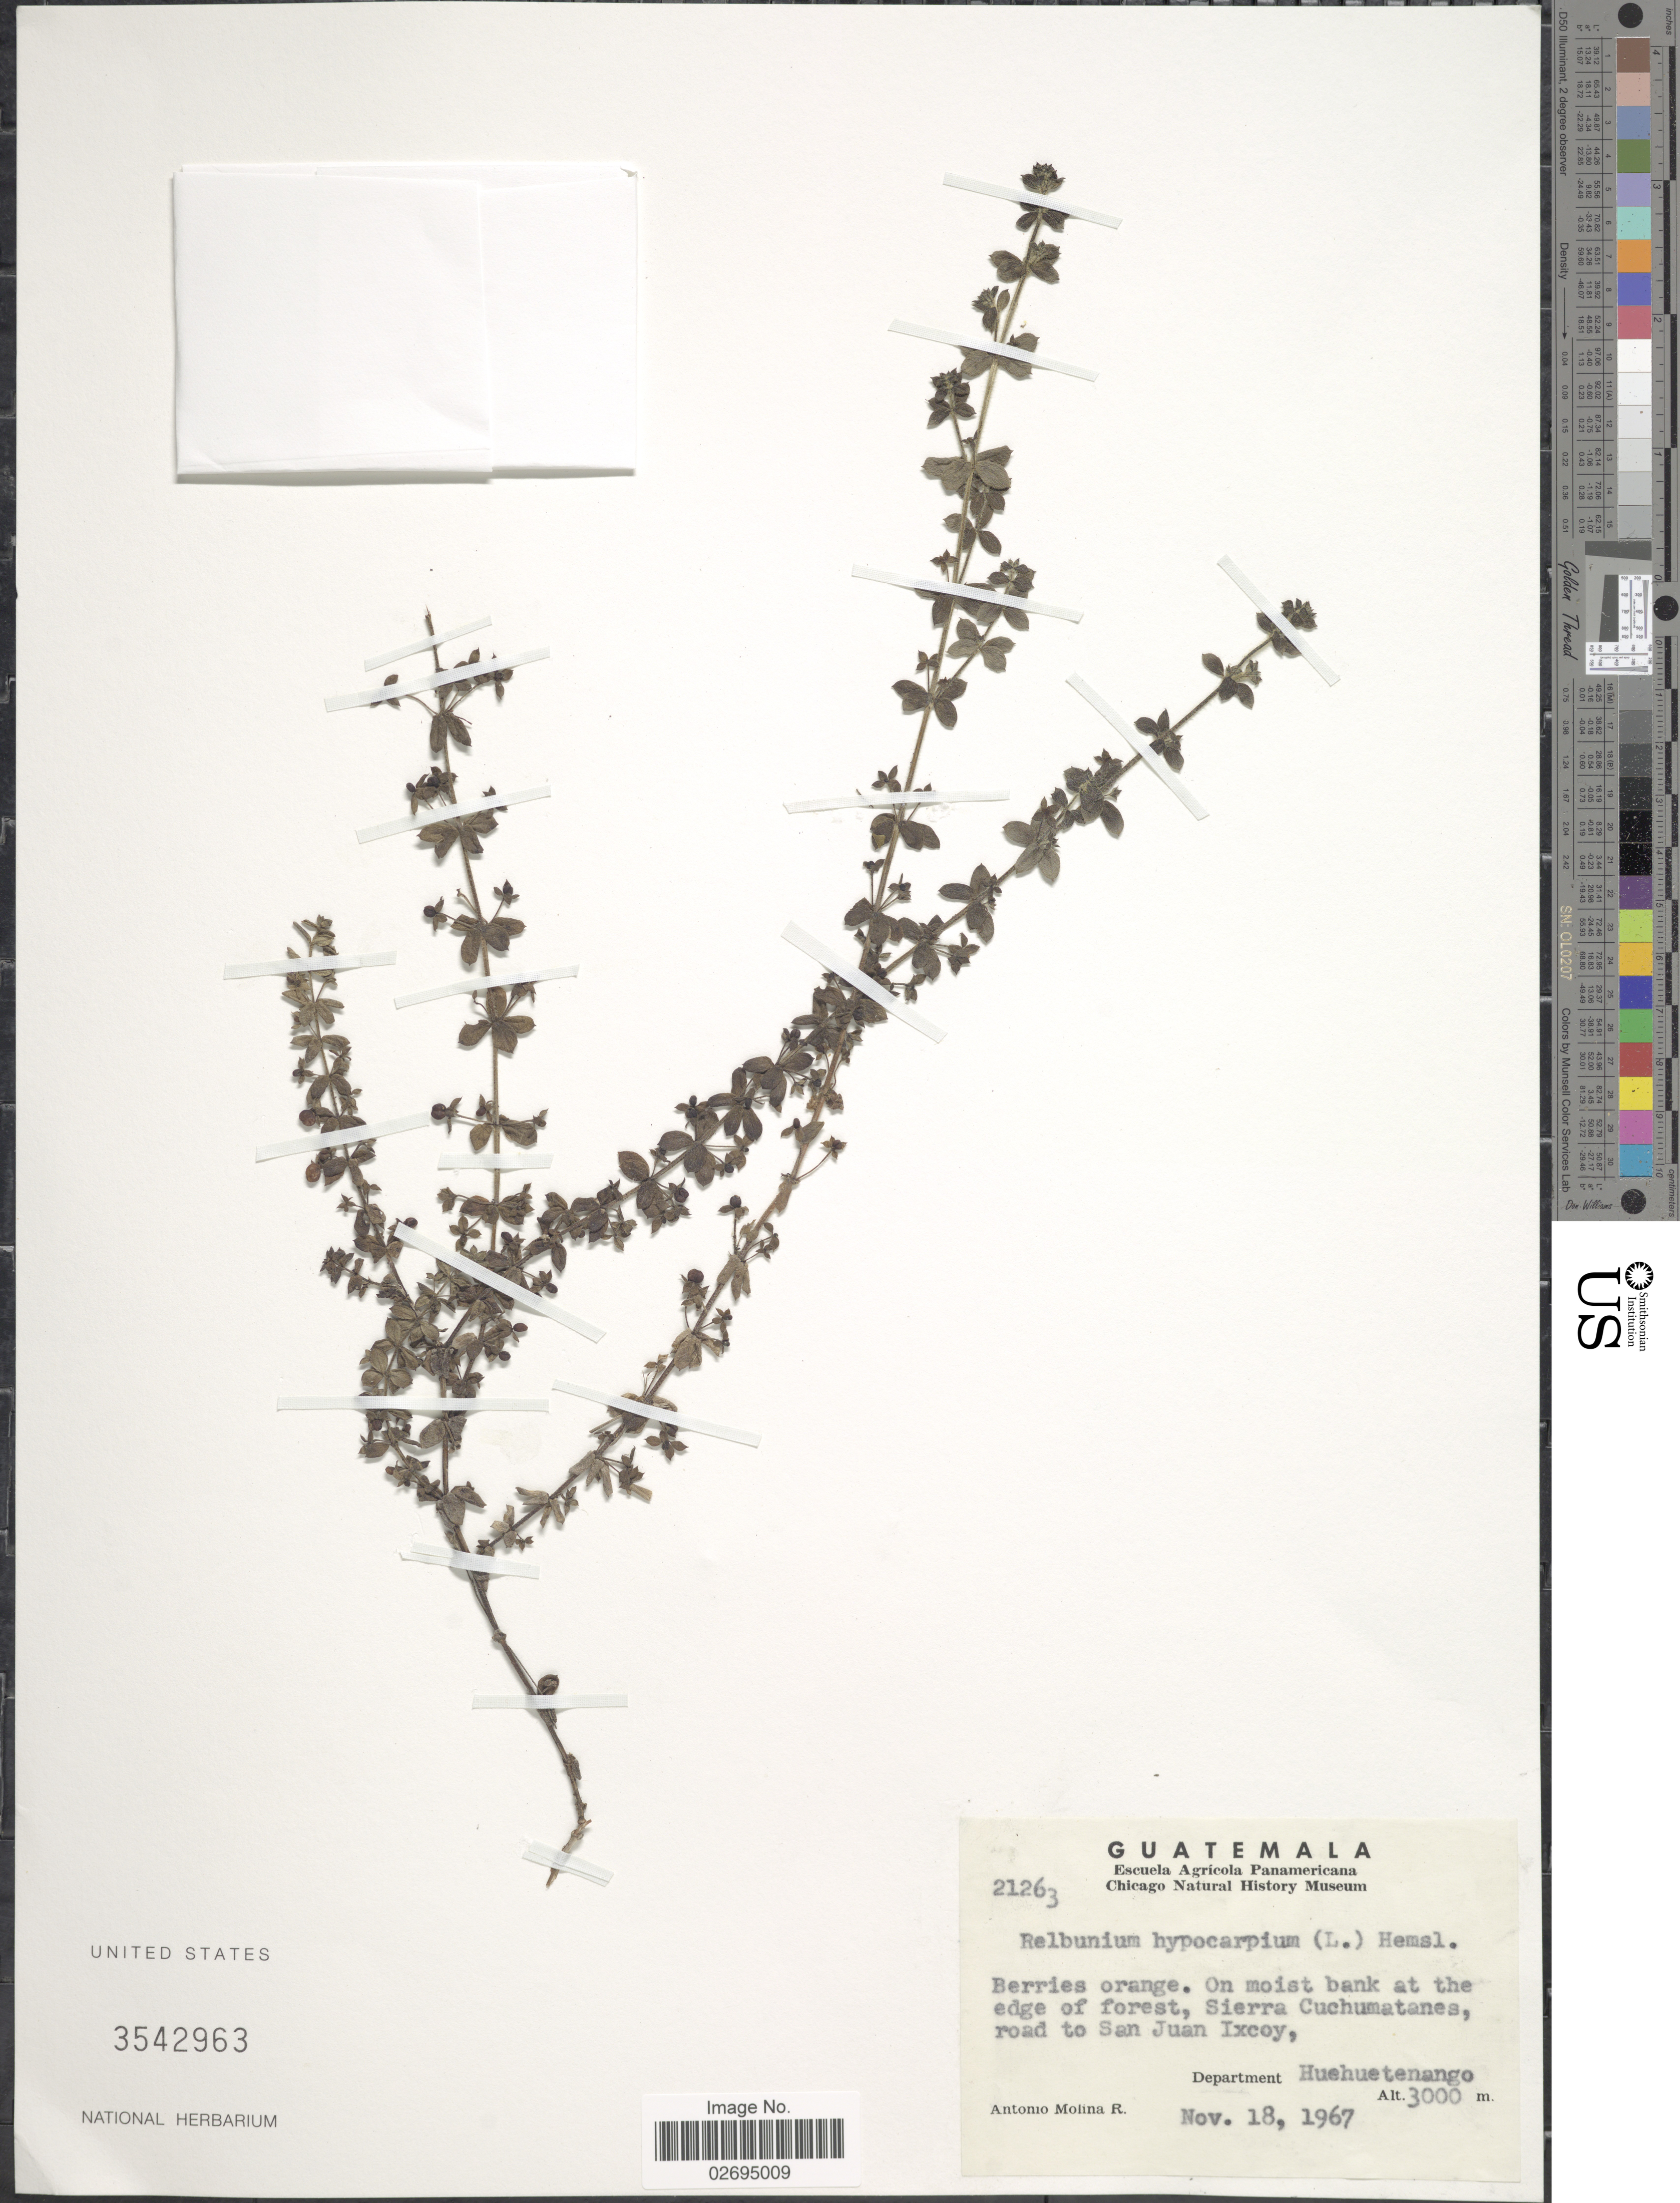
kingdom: Plantae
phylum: Tracheophyta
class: Magnoliopsida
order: Gentianales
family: Rubiaceae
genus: Galium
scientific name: Galium hypocarpium subsp. hypocarpium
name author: (L.) Endl. ex Griseb.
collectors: A. Molina R.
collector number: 21263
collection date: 1967-11-18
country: Guatemala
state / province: Huehuetenango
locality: On moist bank at the edge of forest, Sierra Cuchumatanes, road to San Juan Ixcoy, Department Huehuetenango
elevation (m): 3000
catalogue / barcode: US 3542963